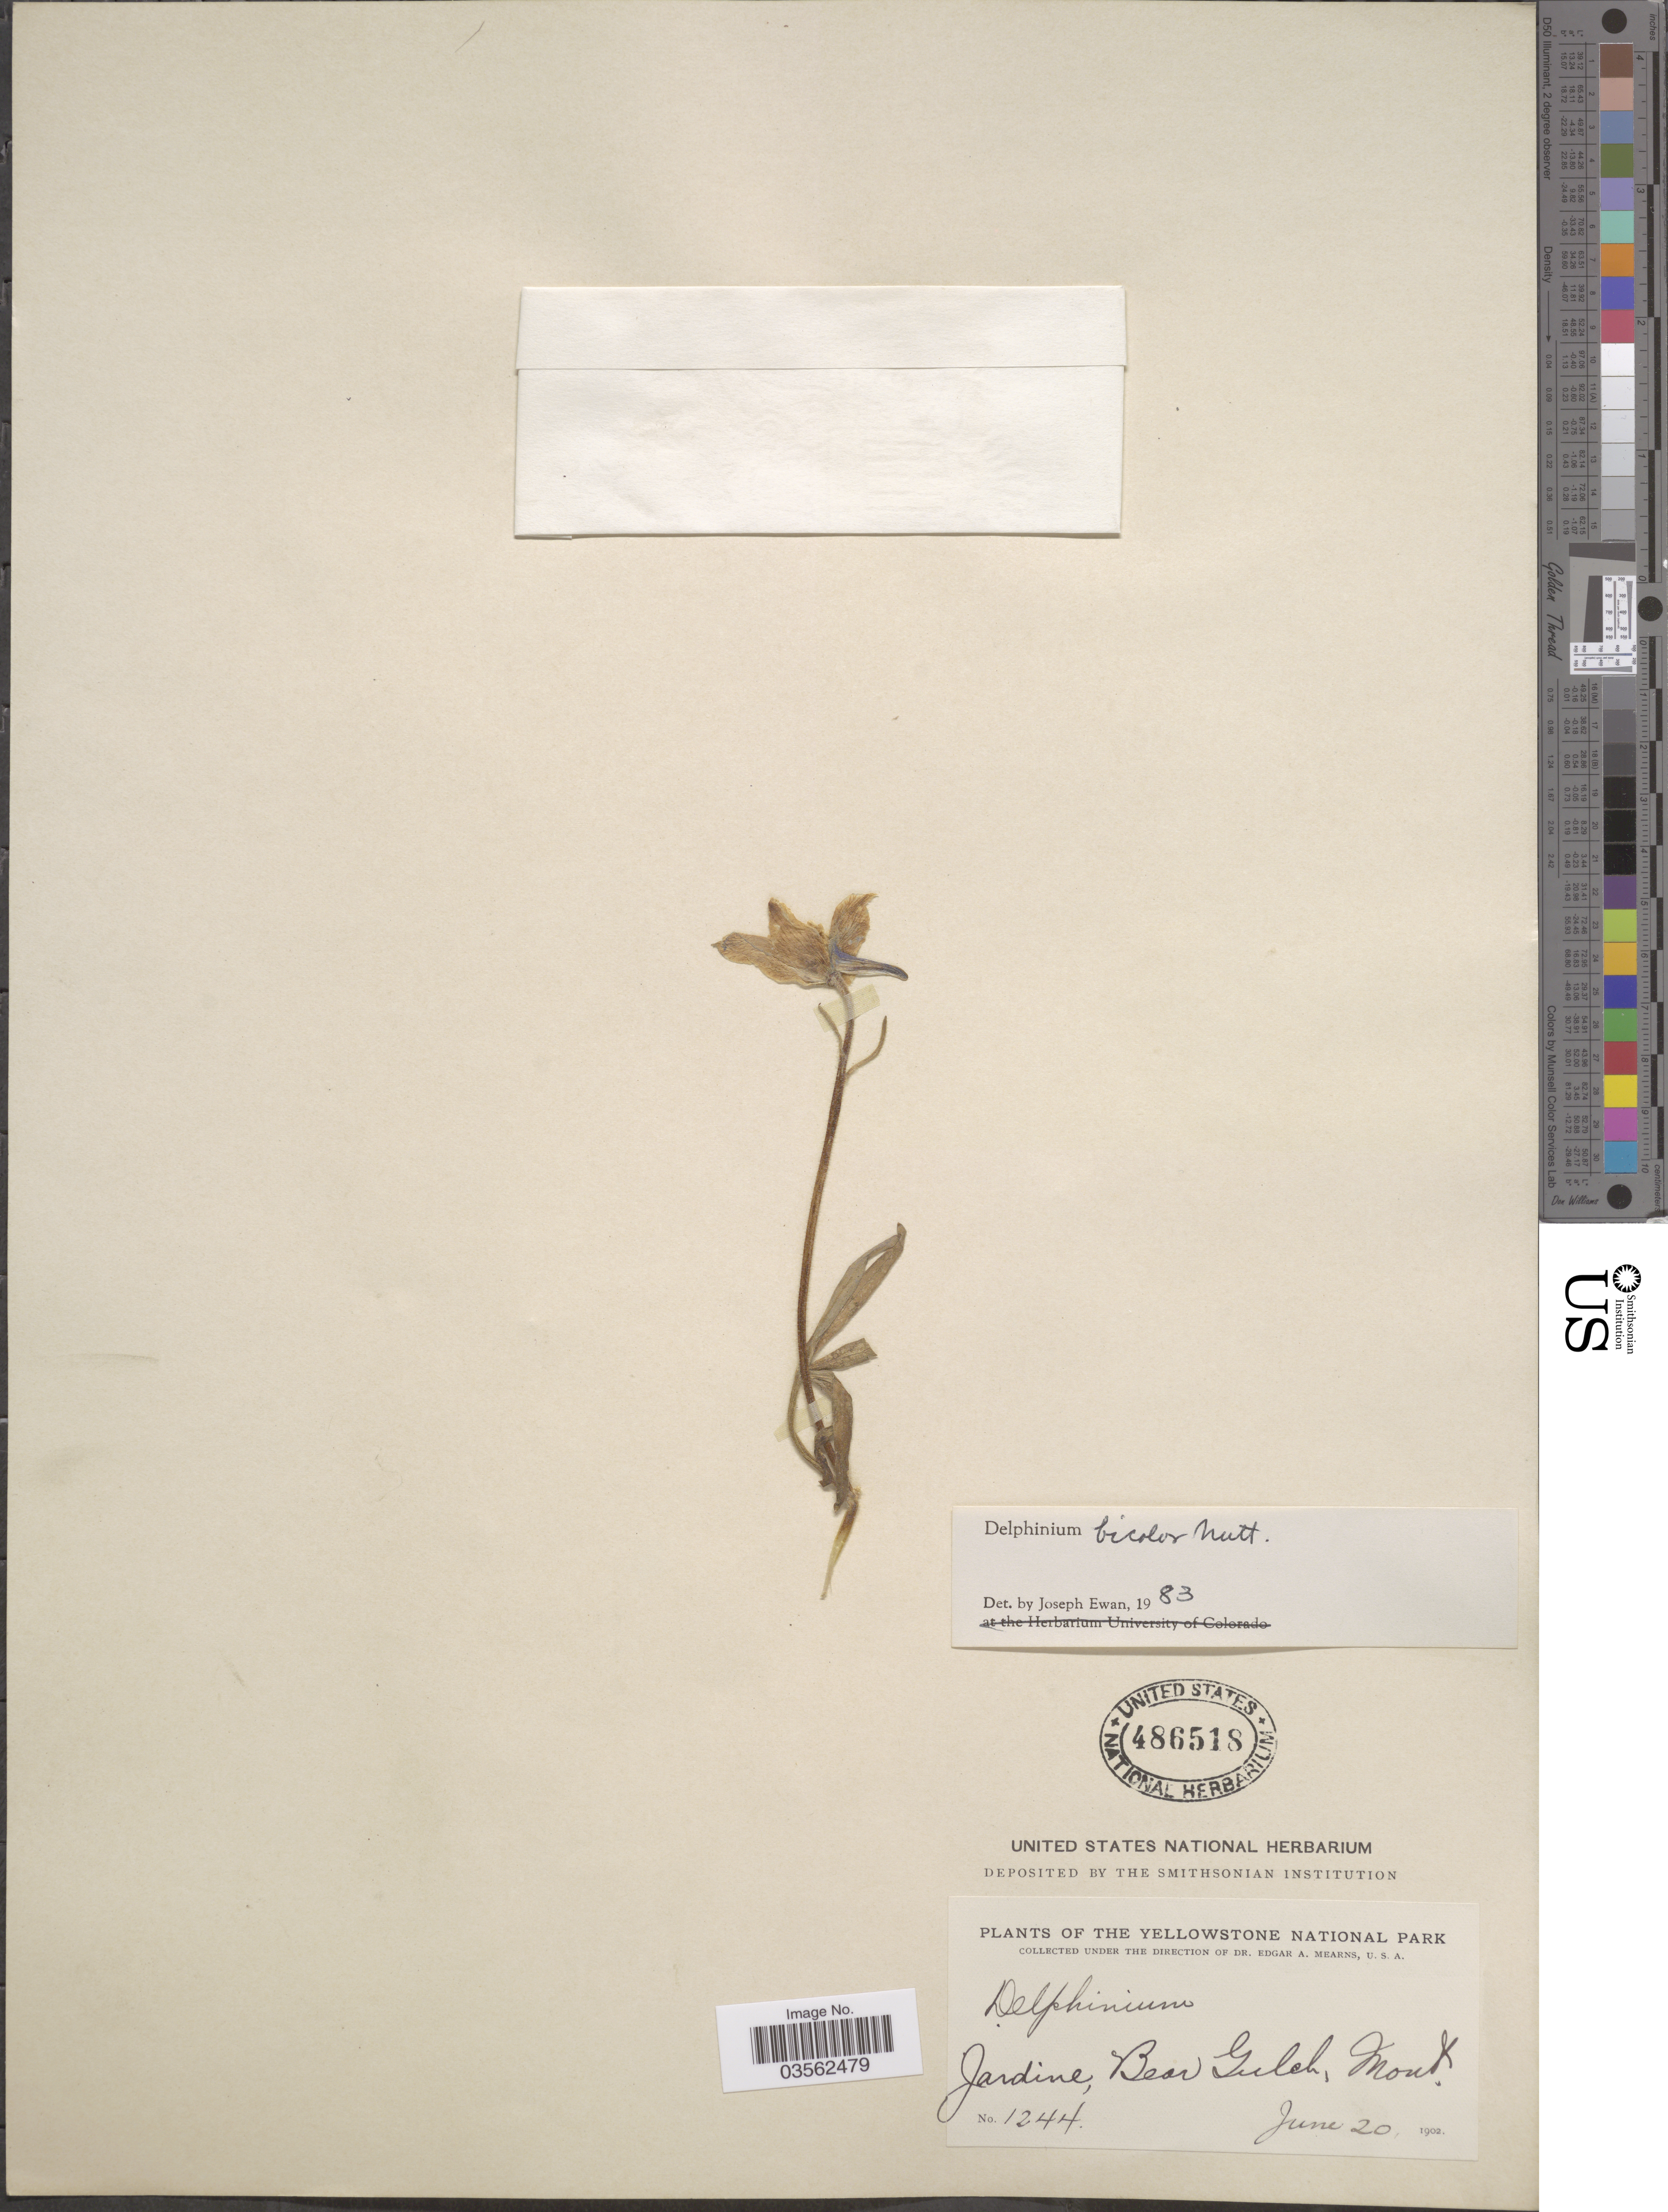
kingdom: Plantae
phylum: Tracheophyta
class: Magnoliopsida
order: Ranunculales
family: Ranunculaceae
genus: Delphinium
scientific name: Delphinium bicolor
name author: Nutt.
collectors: E. A. Mearns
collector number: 1244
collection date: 1902-06-20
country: United States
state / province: Montana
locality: The Yellowstone National Park. Jardine, Bear Gulch.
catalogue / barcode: US 486518